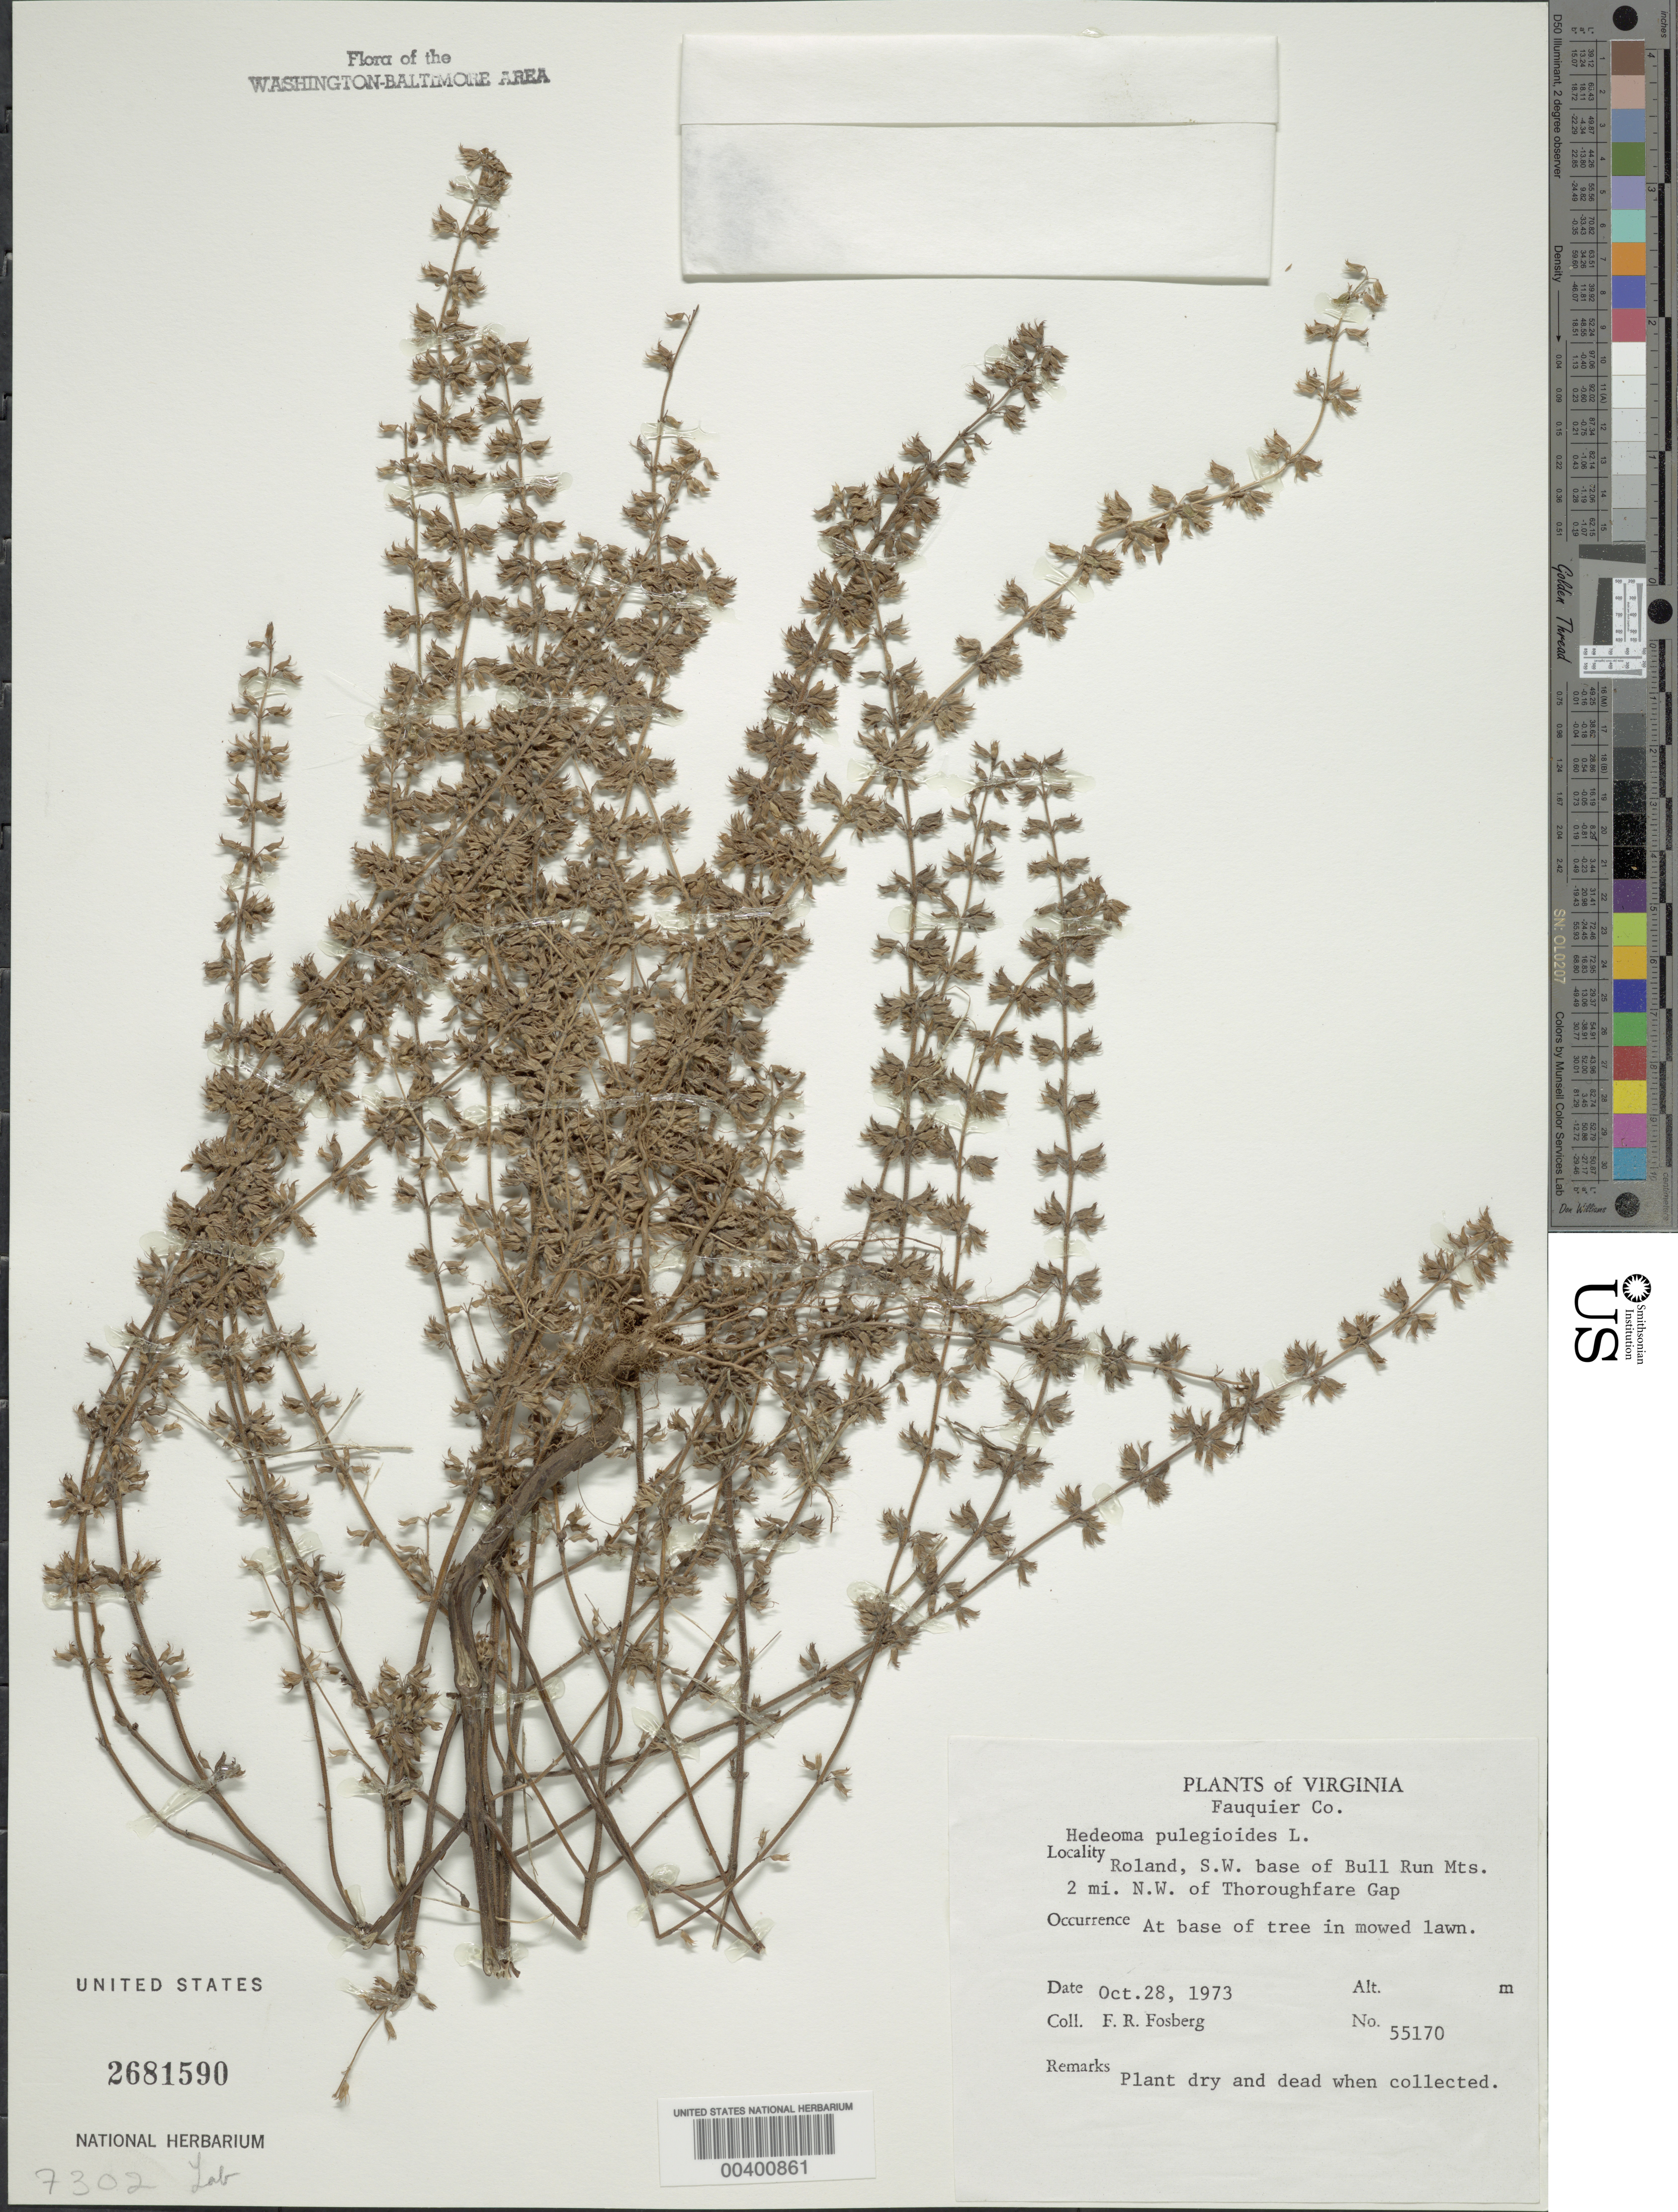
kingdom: Plantae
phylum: Tracheophyta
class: Magnoliopsida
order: Lamiales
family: Lamiaceae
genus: Hedeoma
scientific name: Hedeoma pulegioides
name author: (L.) Pers.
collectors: F. R. Fosberg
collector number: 55170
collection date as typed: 28 Oct 1973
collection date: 1973-10-28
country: United States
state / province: Virginia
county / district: Fauquier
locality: Roland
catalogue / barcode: US 2681590